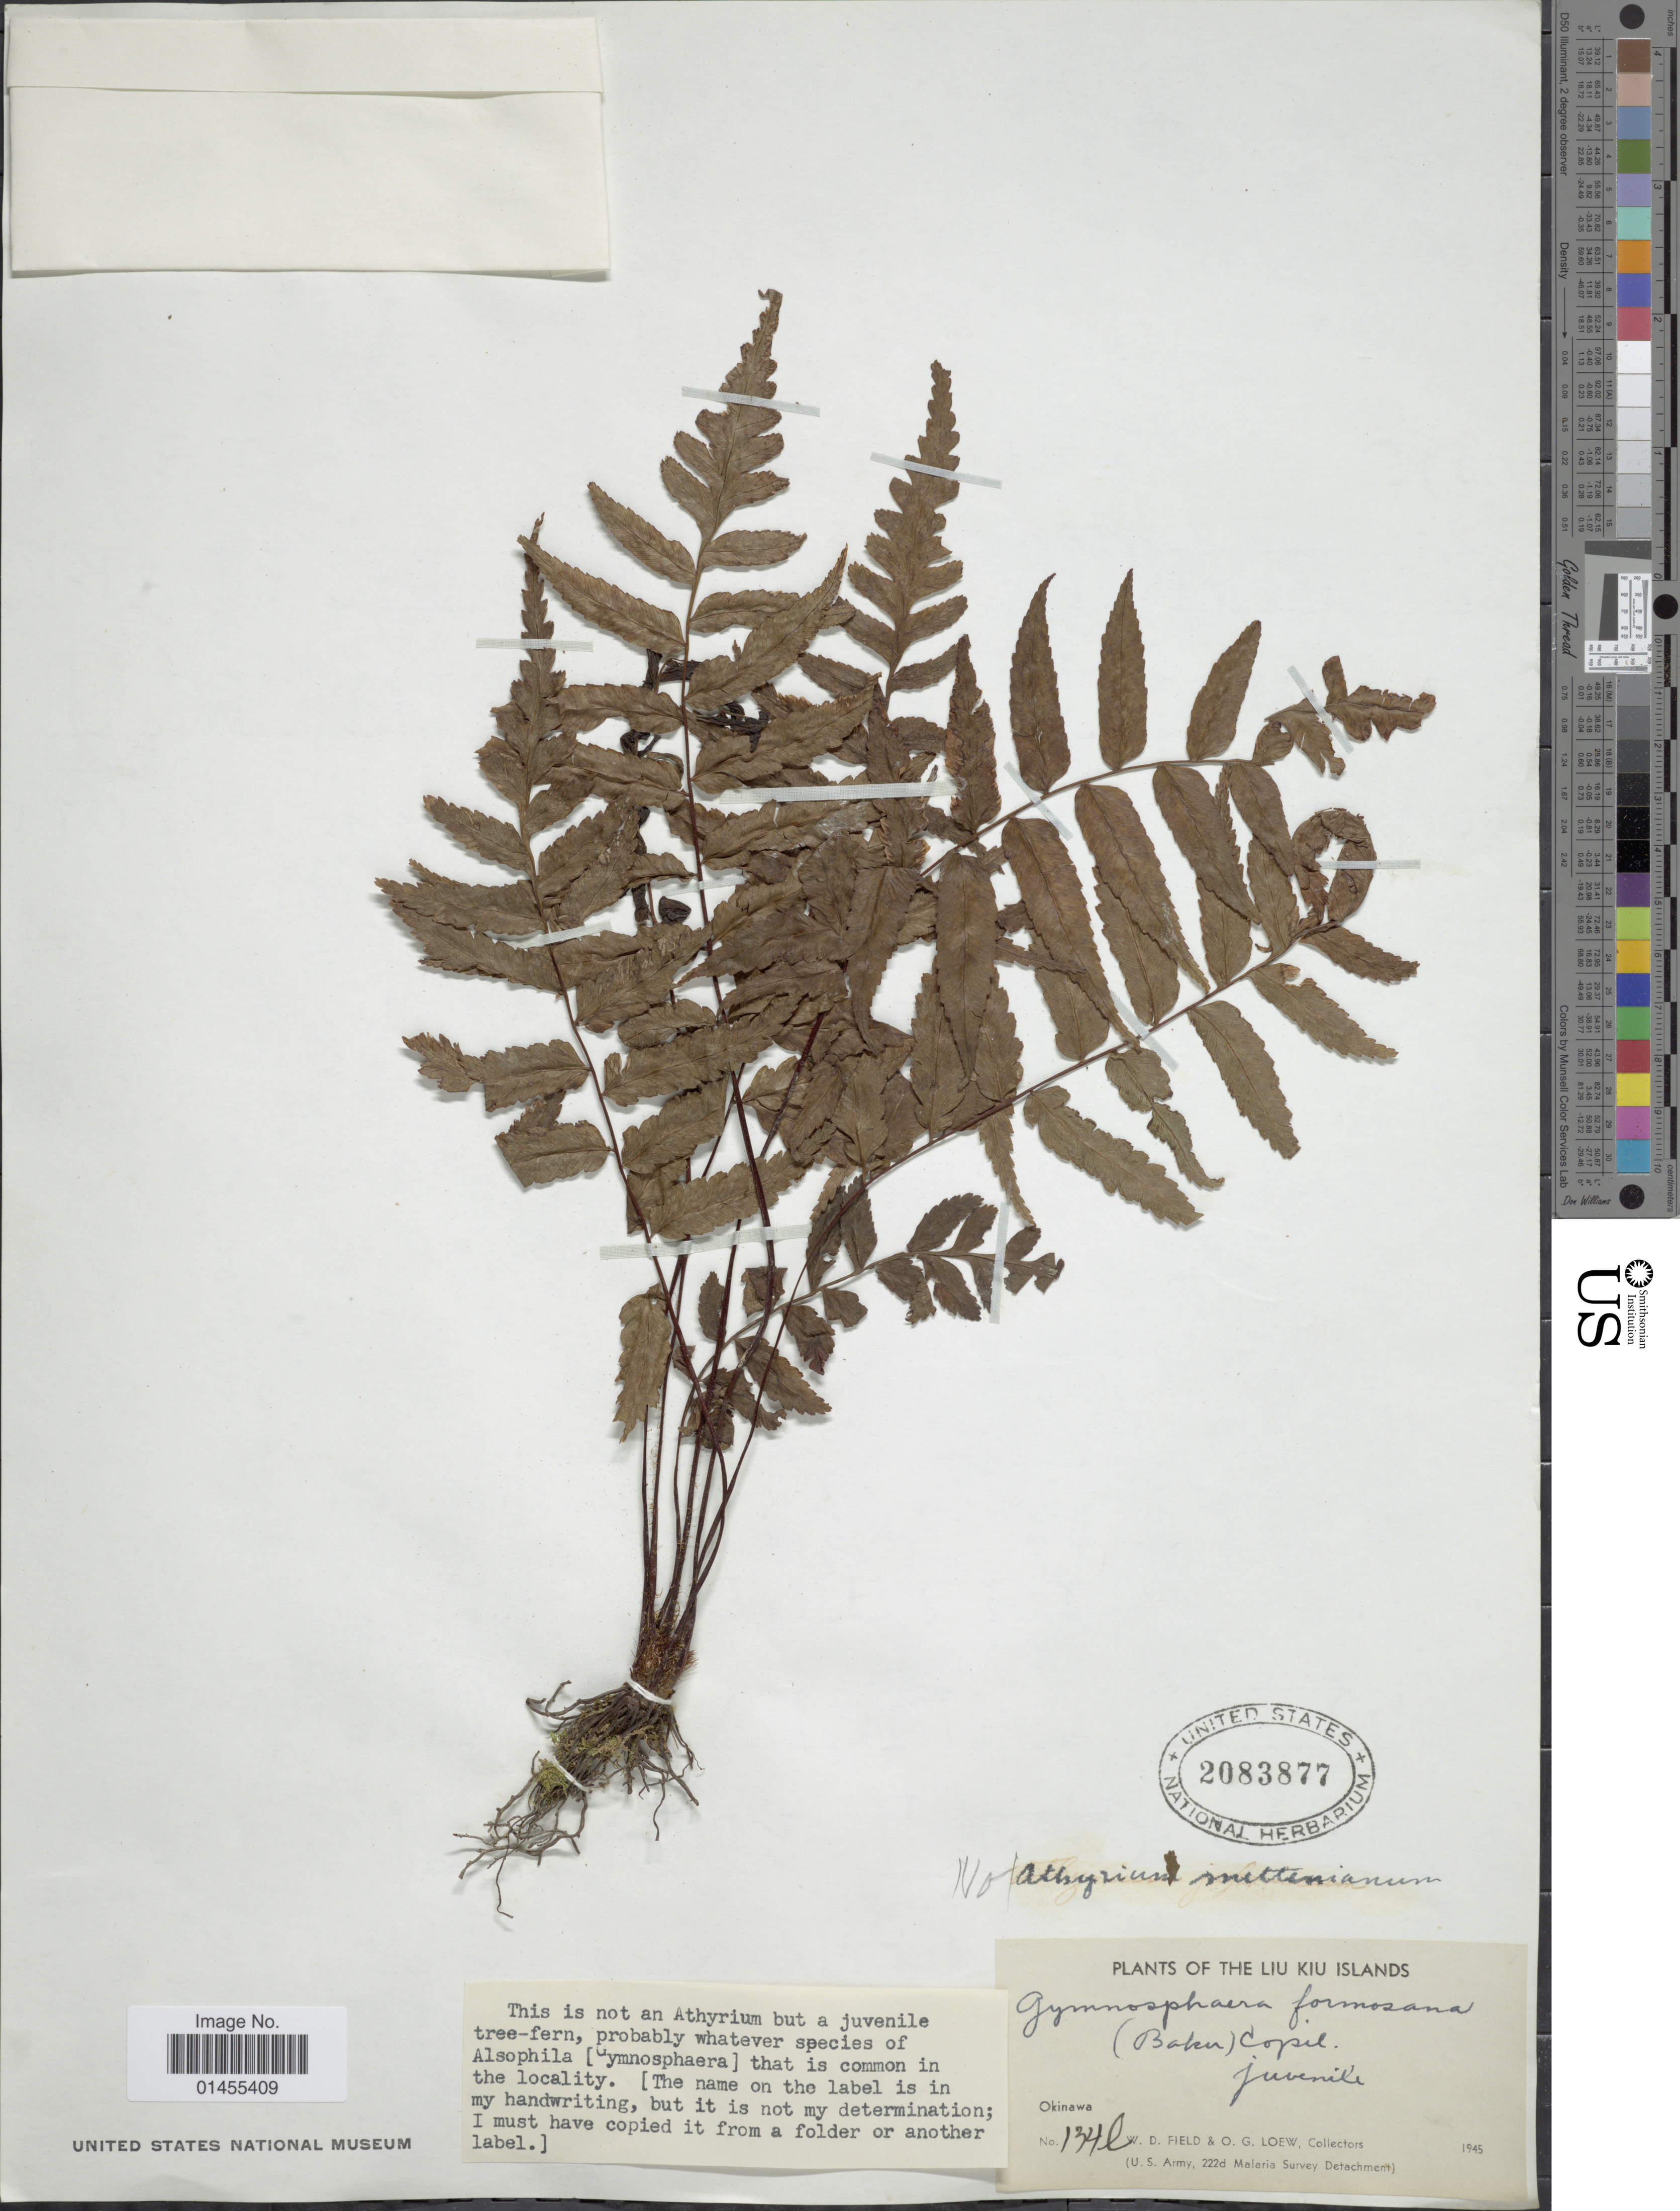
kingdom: Plantae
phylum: Tracheophyta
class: Polypodiopsida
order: Cyatheales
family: Cyatheaceae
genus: Alsophila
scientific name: Alsophila sp.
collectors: W. D. Field & O. G. Loew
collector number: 134 e*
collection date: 1945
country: Japan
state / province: Okinawa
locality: Liu Kiu Islands.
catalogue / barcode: US 2083877